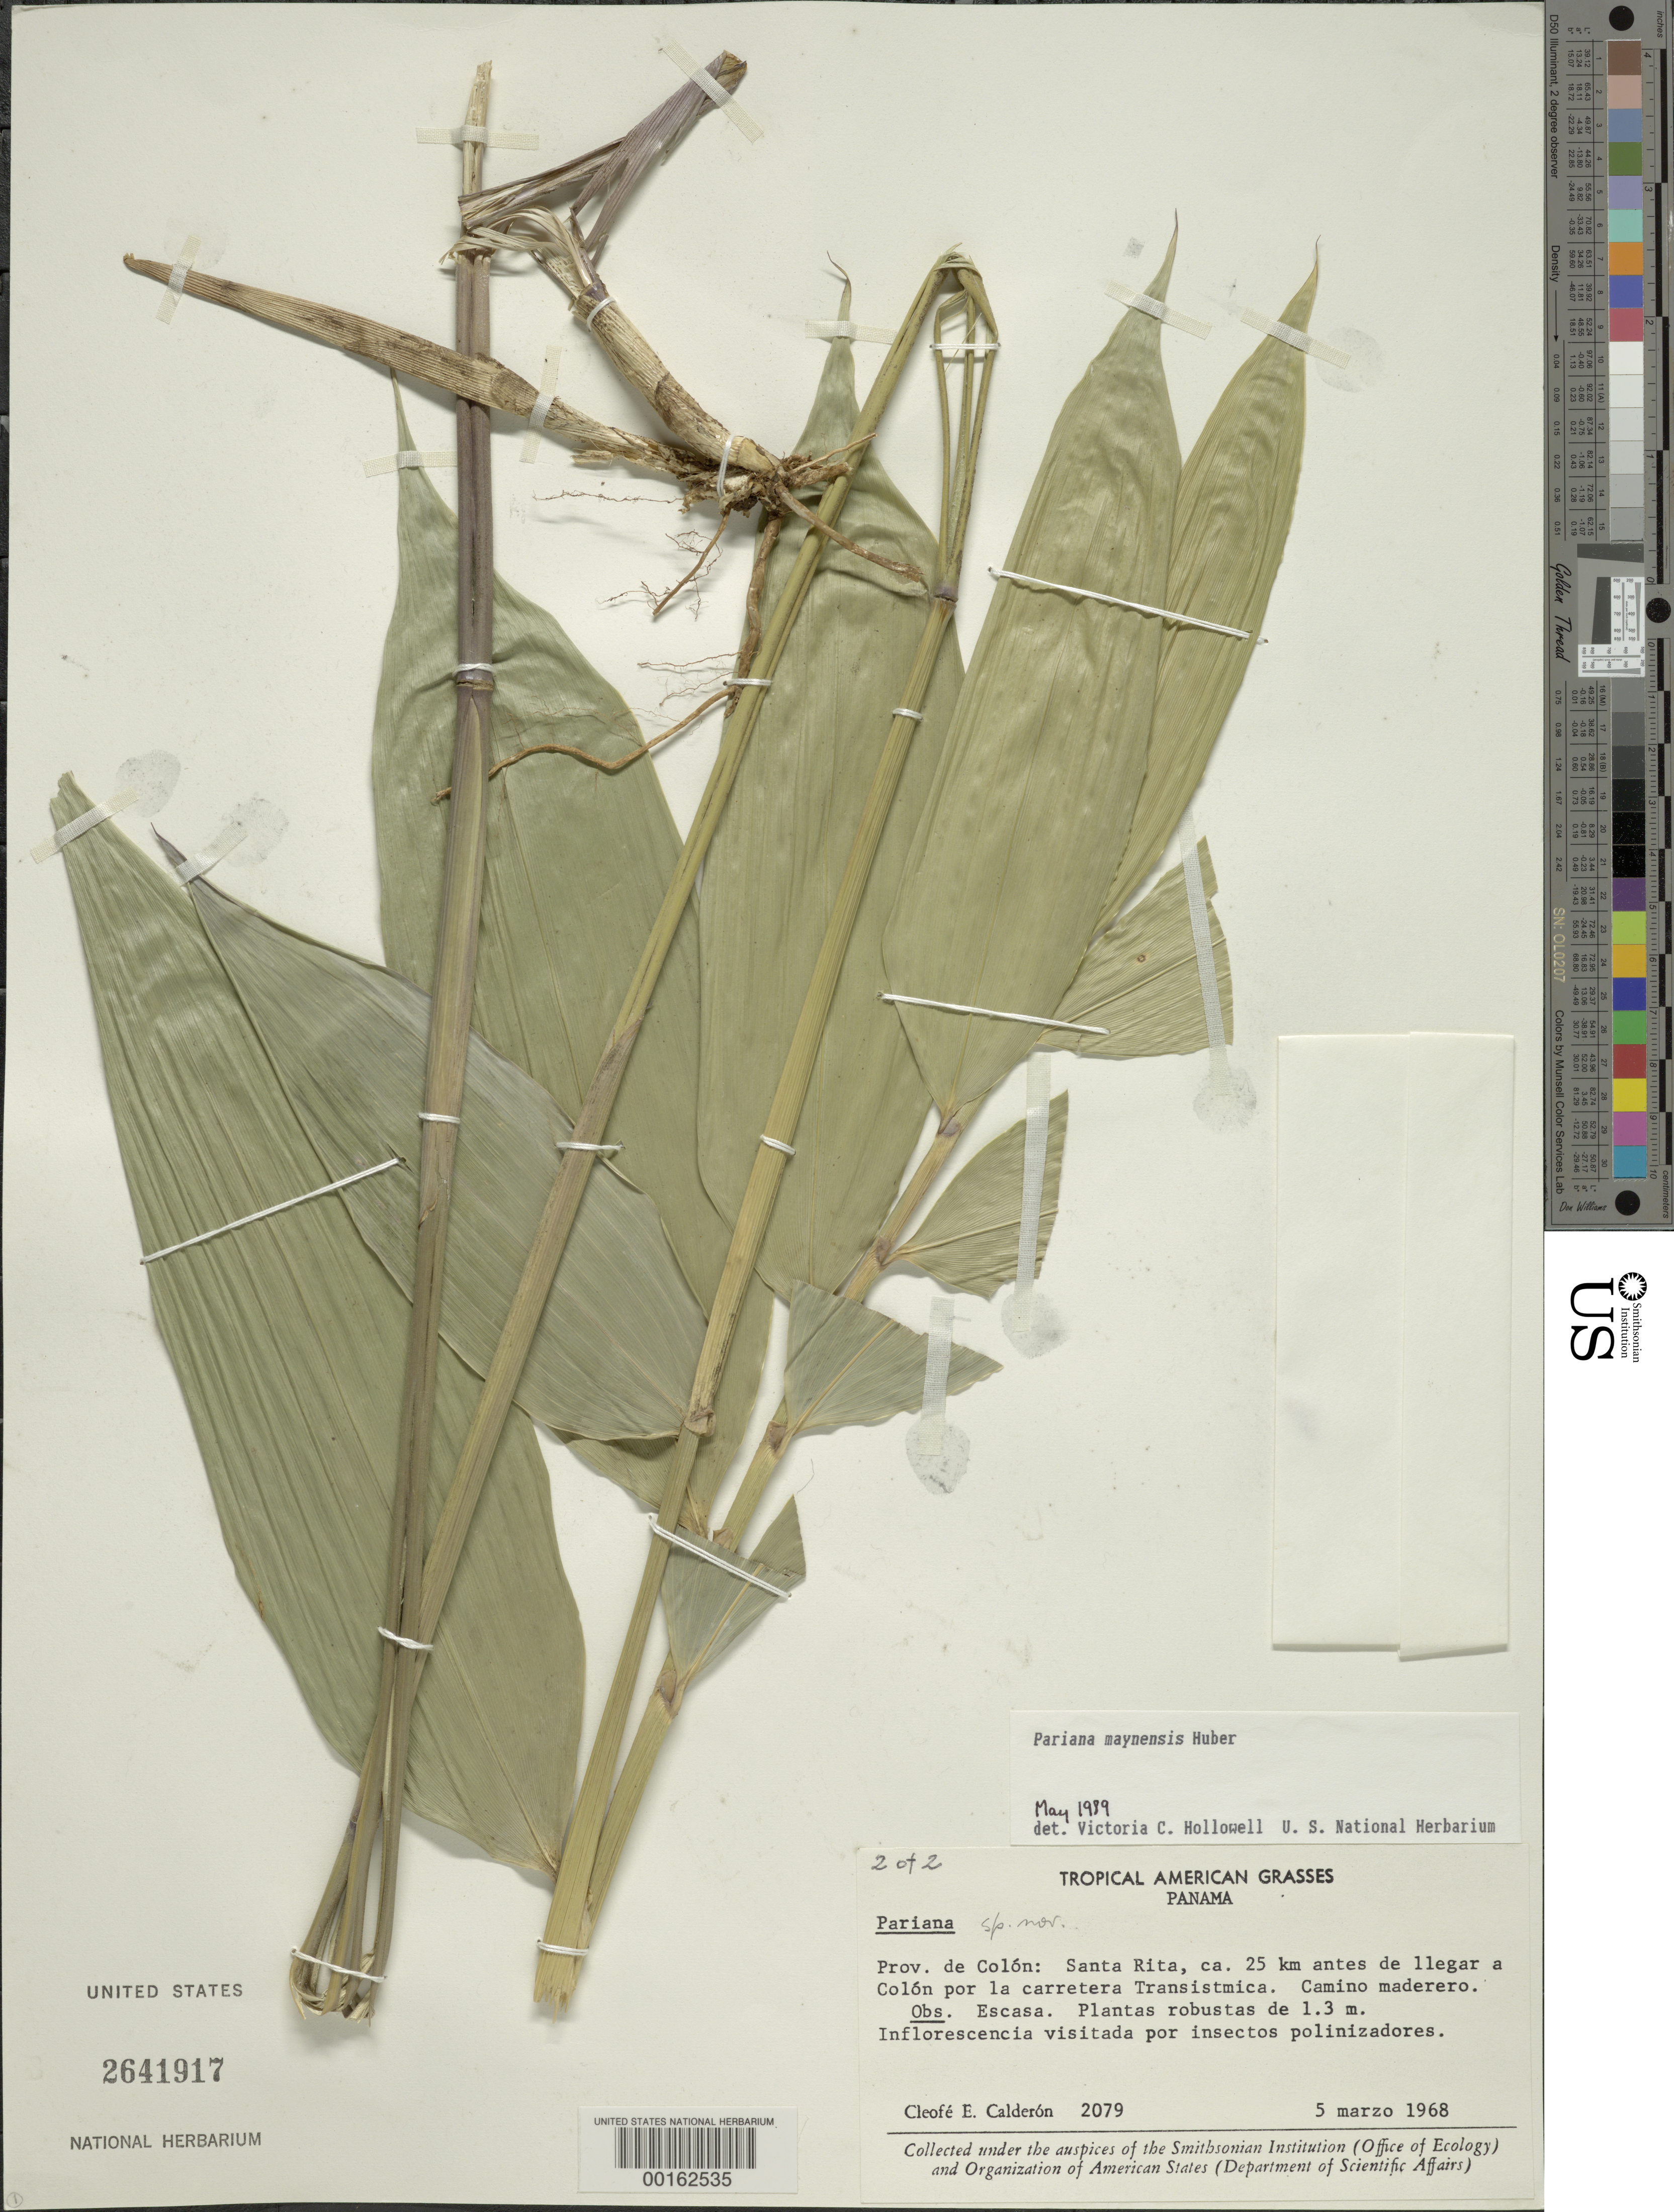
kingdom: Plantae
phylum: Tracheophyta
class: Liliopsida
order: Poales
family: Poaceae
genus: Pariana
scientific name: Pariana maynensis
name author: Huber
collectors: C. E. Calderón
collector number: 2079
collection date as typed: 05 Mar 1968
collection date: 1968-03-05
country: Panama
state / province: Colón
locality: Santa Rita, 25 km from the Carretera Trans-Istmica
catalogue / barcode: US 2641917